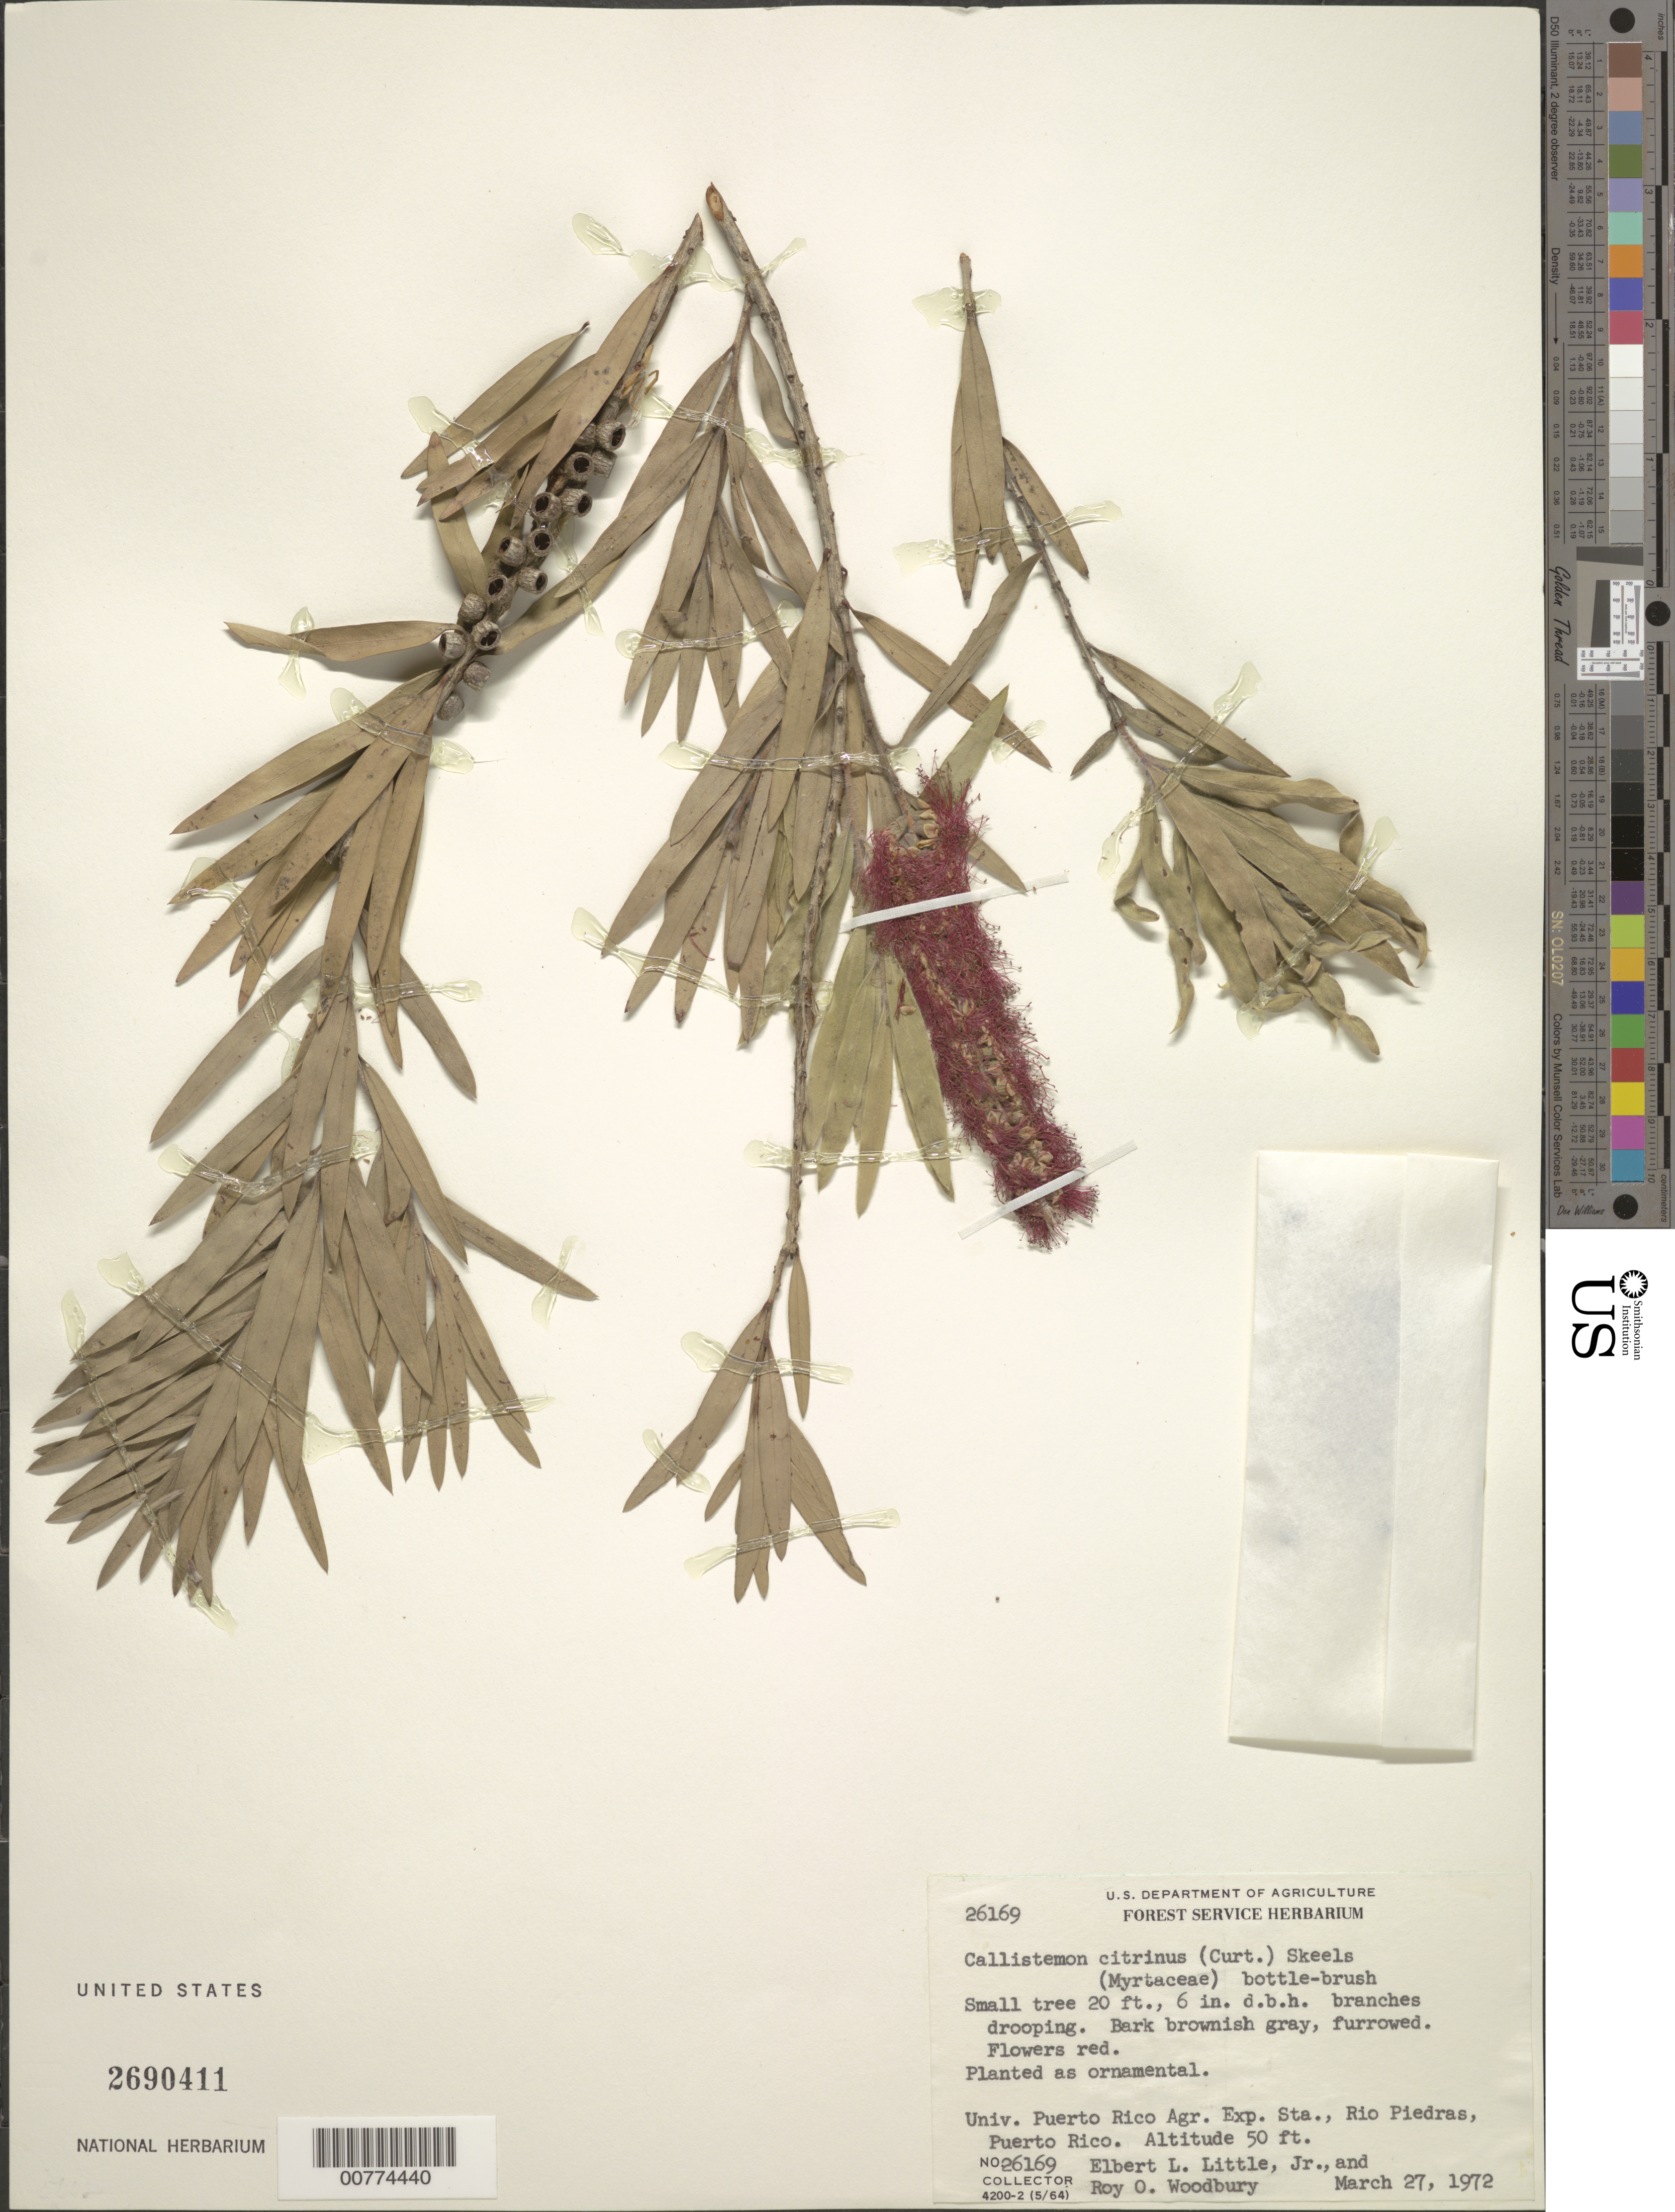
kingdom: Plantae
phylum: Tracheophyta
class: Magnoliopsida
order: Myrtales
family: Myrtaceae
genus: Callistemon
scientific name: Callistemon citrinus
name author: (Curtis) Skeels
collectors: E. L. Little & R. O. Woodbury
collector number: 26169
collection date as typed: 27 Mar 1972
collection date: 1972-03-27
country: Puerto Rico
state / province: San Juan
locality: University of Puerto Rico, Agr. Exp. Sta.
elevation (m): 15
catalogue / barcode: US 2690411